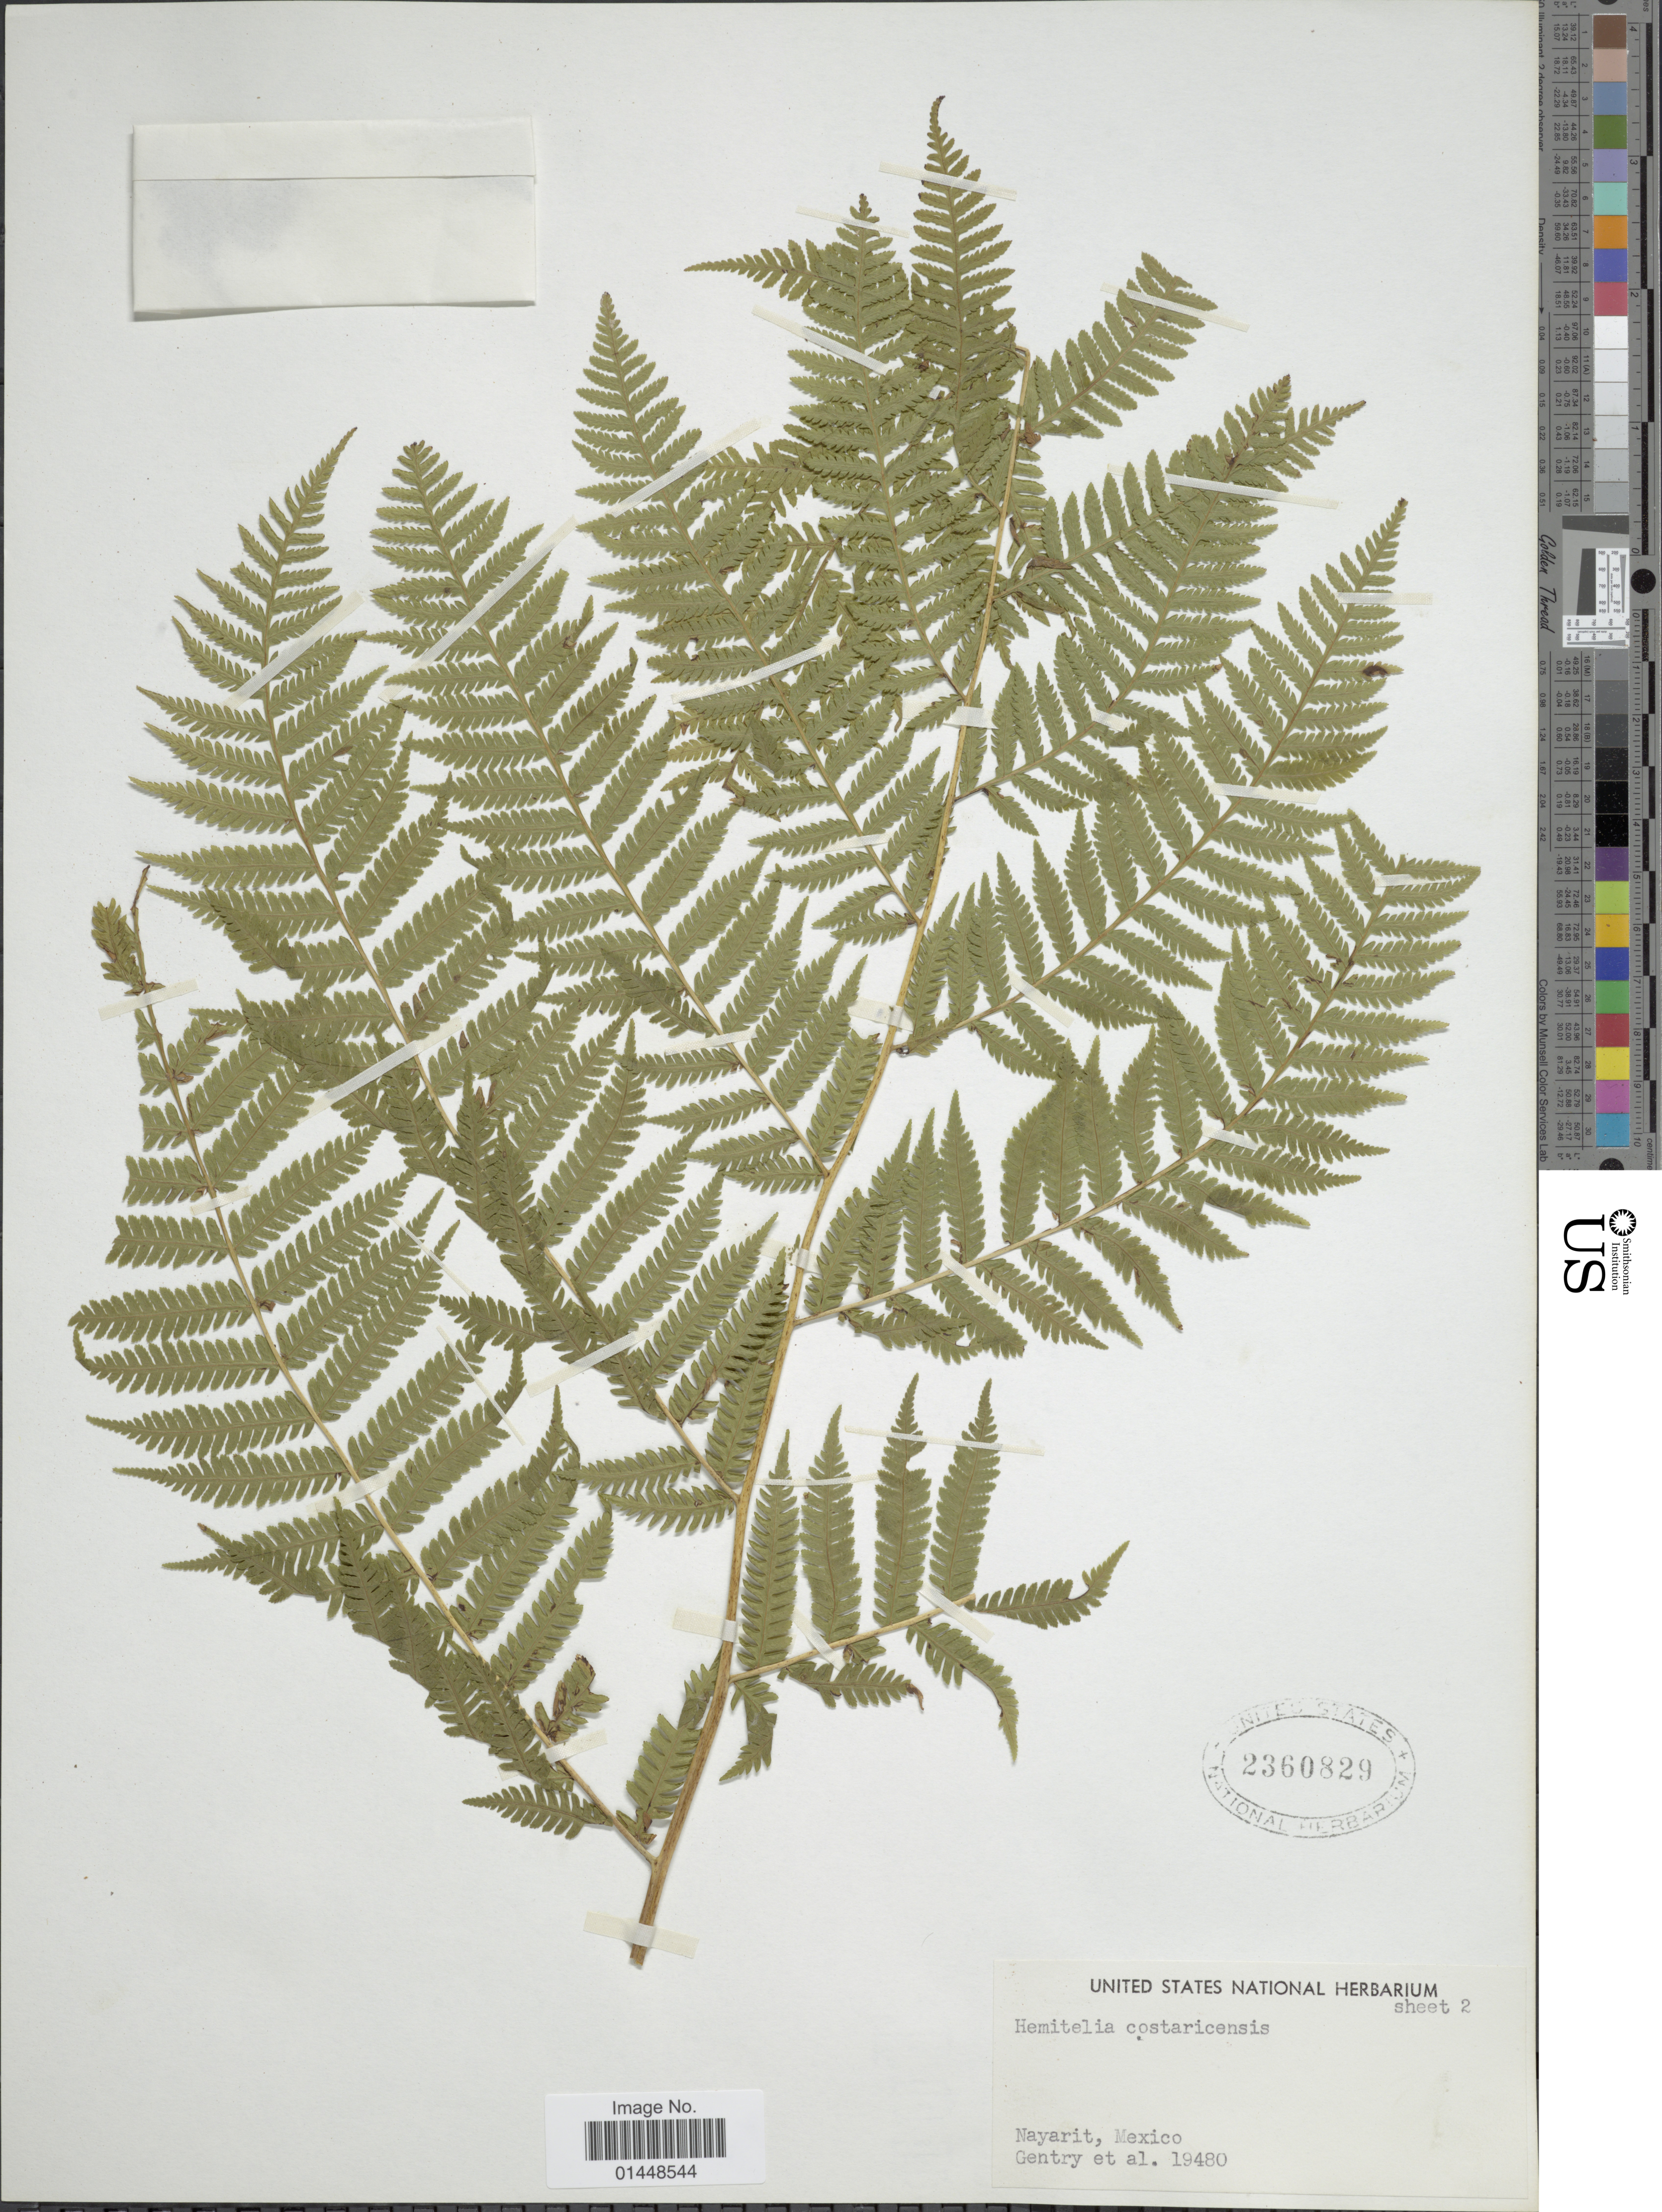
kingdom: Plantae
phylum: Tracheophyta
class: Polypodiopsida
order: Cyatheales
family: Cyatheaceae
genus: Cyathea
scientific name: Cyathea costaricensis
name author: (Kuhn) Domin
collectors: Gentry, -- & et al.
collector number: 19480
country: Mexico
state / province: Nayarit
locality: Nayarit, Mexico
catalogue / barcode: US 2360829